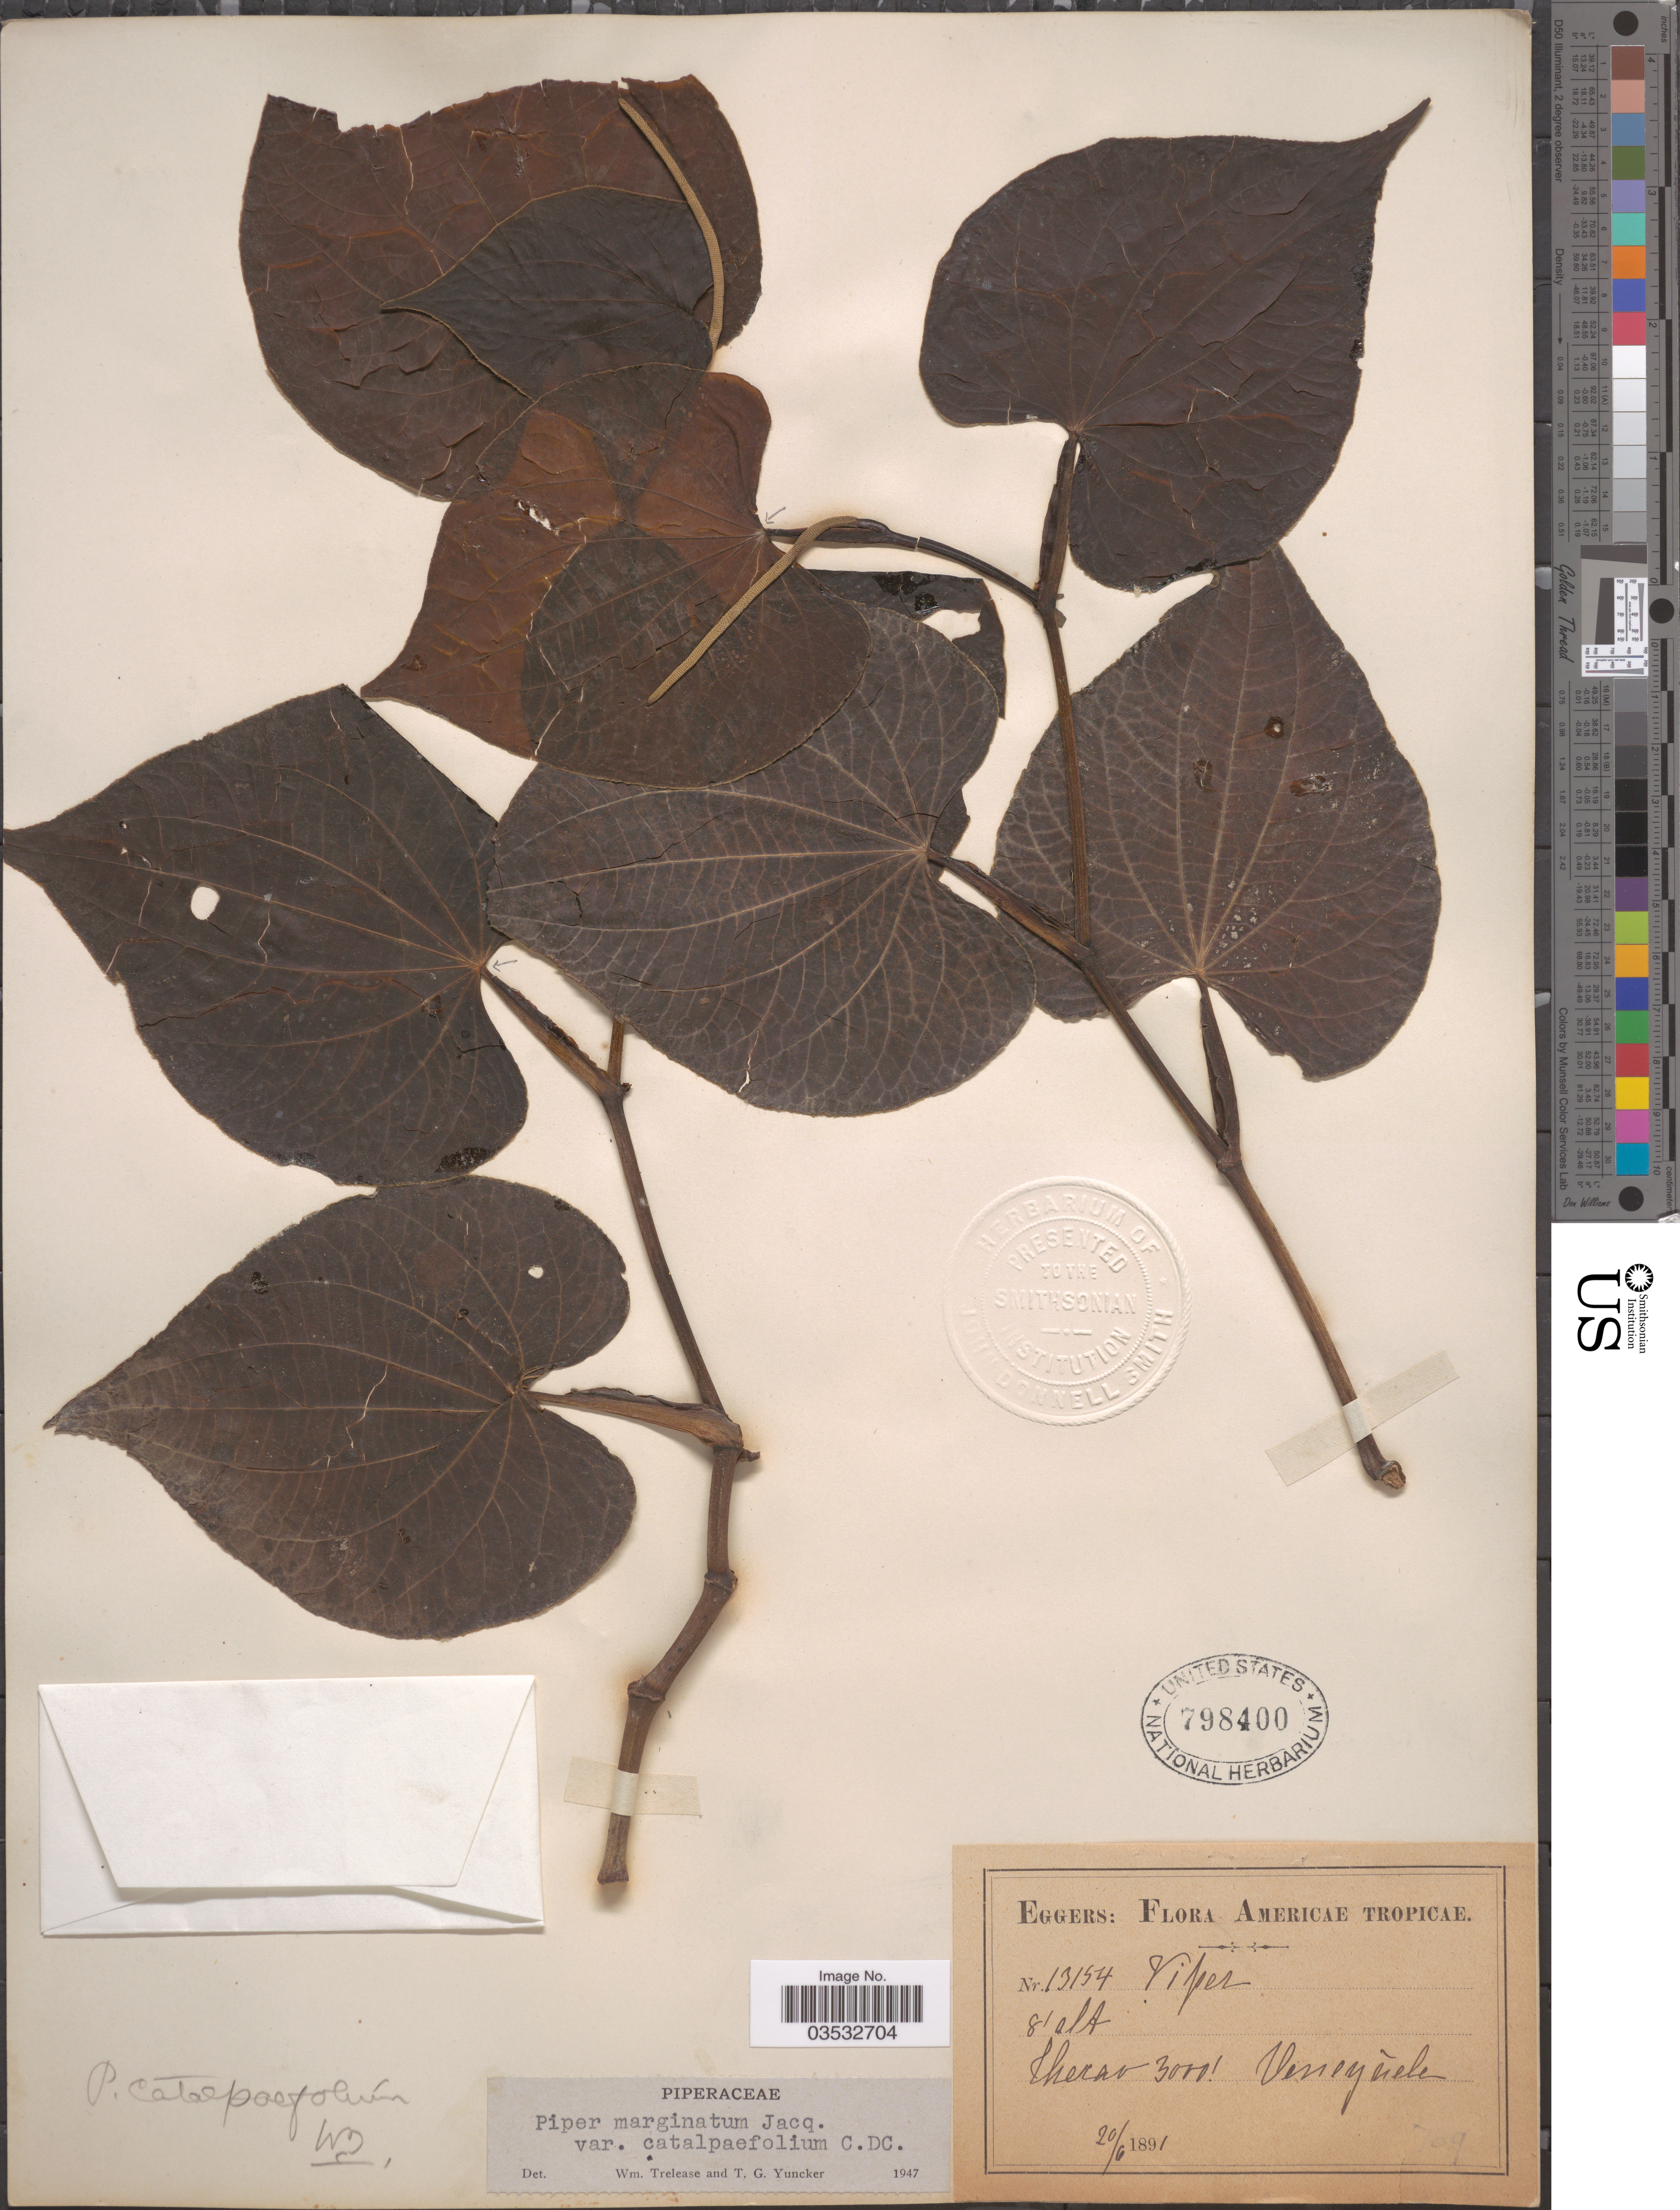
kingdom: Plantae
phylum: Tracheophyta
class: Magnoliopsida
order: Piperales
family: Piperaceae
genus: Piper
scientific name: Piper marginatum f. catalpifolium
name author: (Kunth) Steyerm.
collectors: -. Eggers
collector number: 13154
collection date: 1891-06-20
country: Venezuela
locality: Chacao.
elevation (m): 914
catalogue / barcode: US 798400